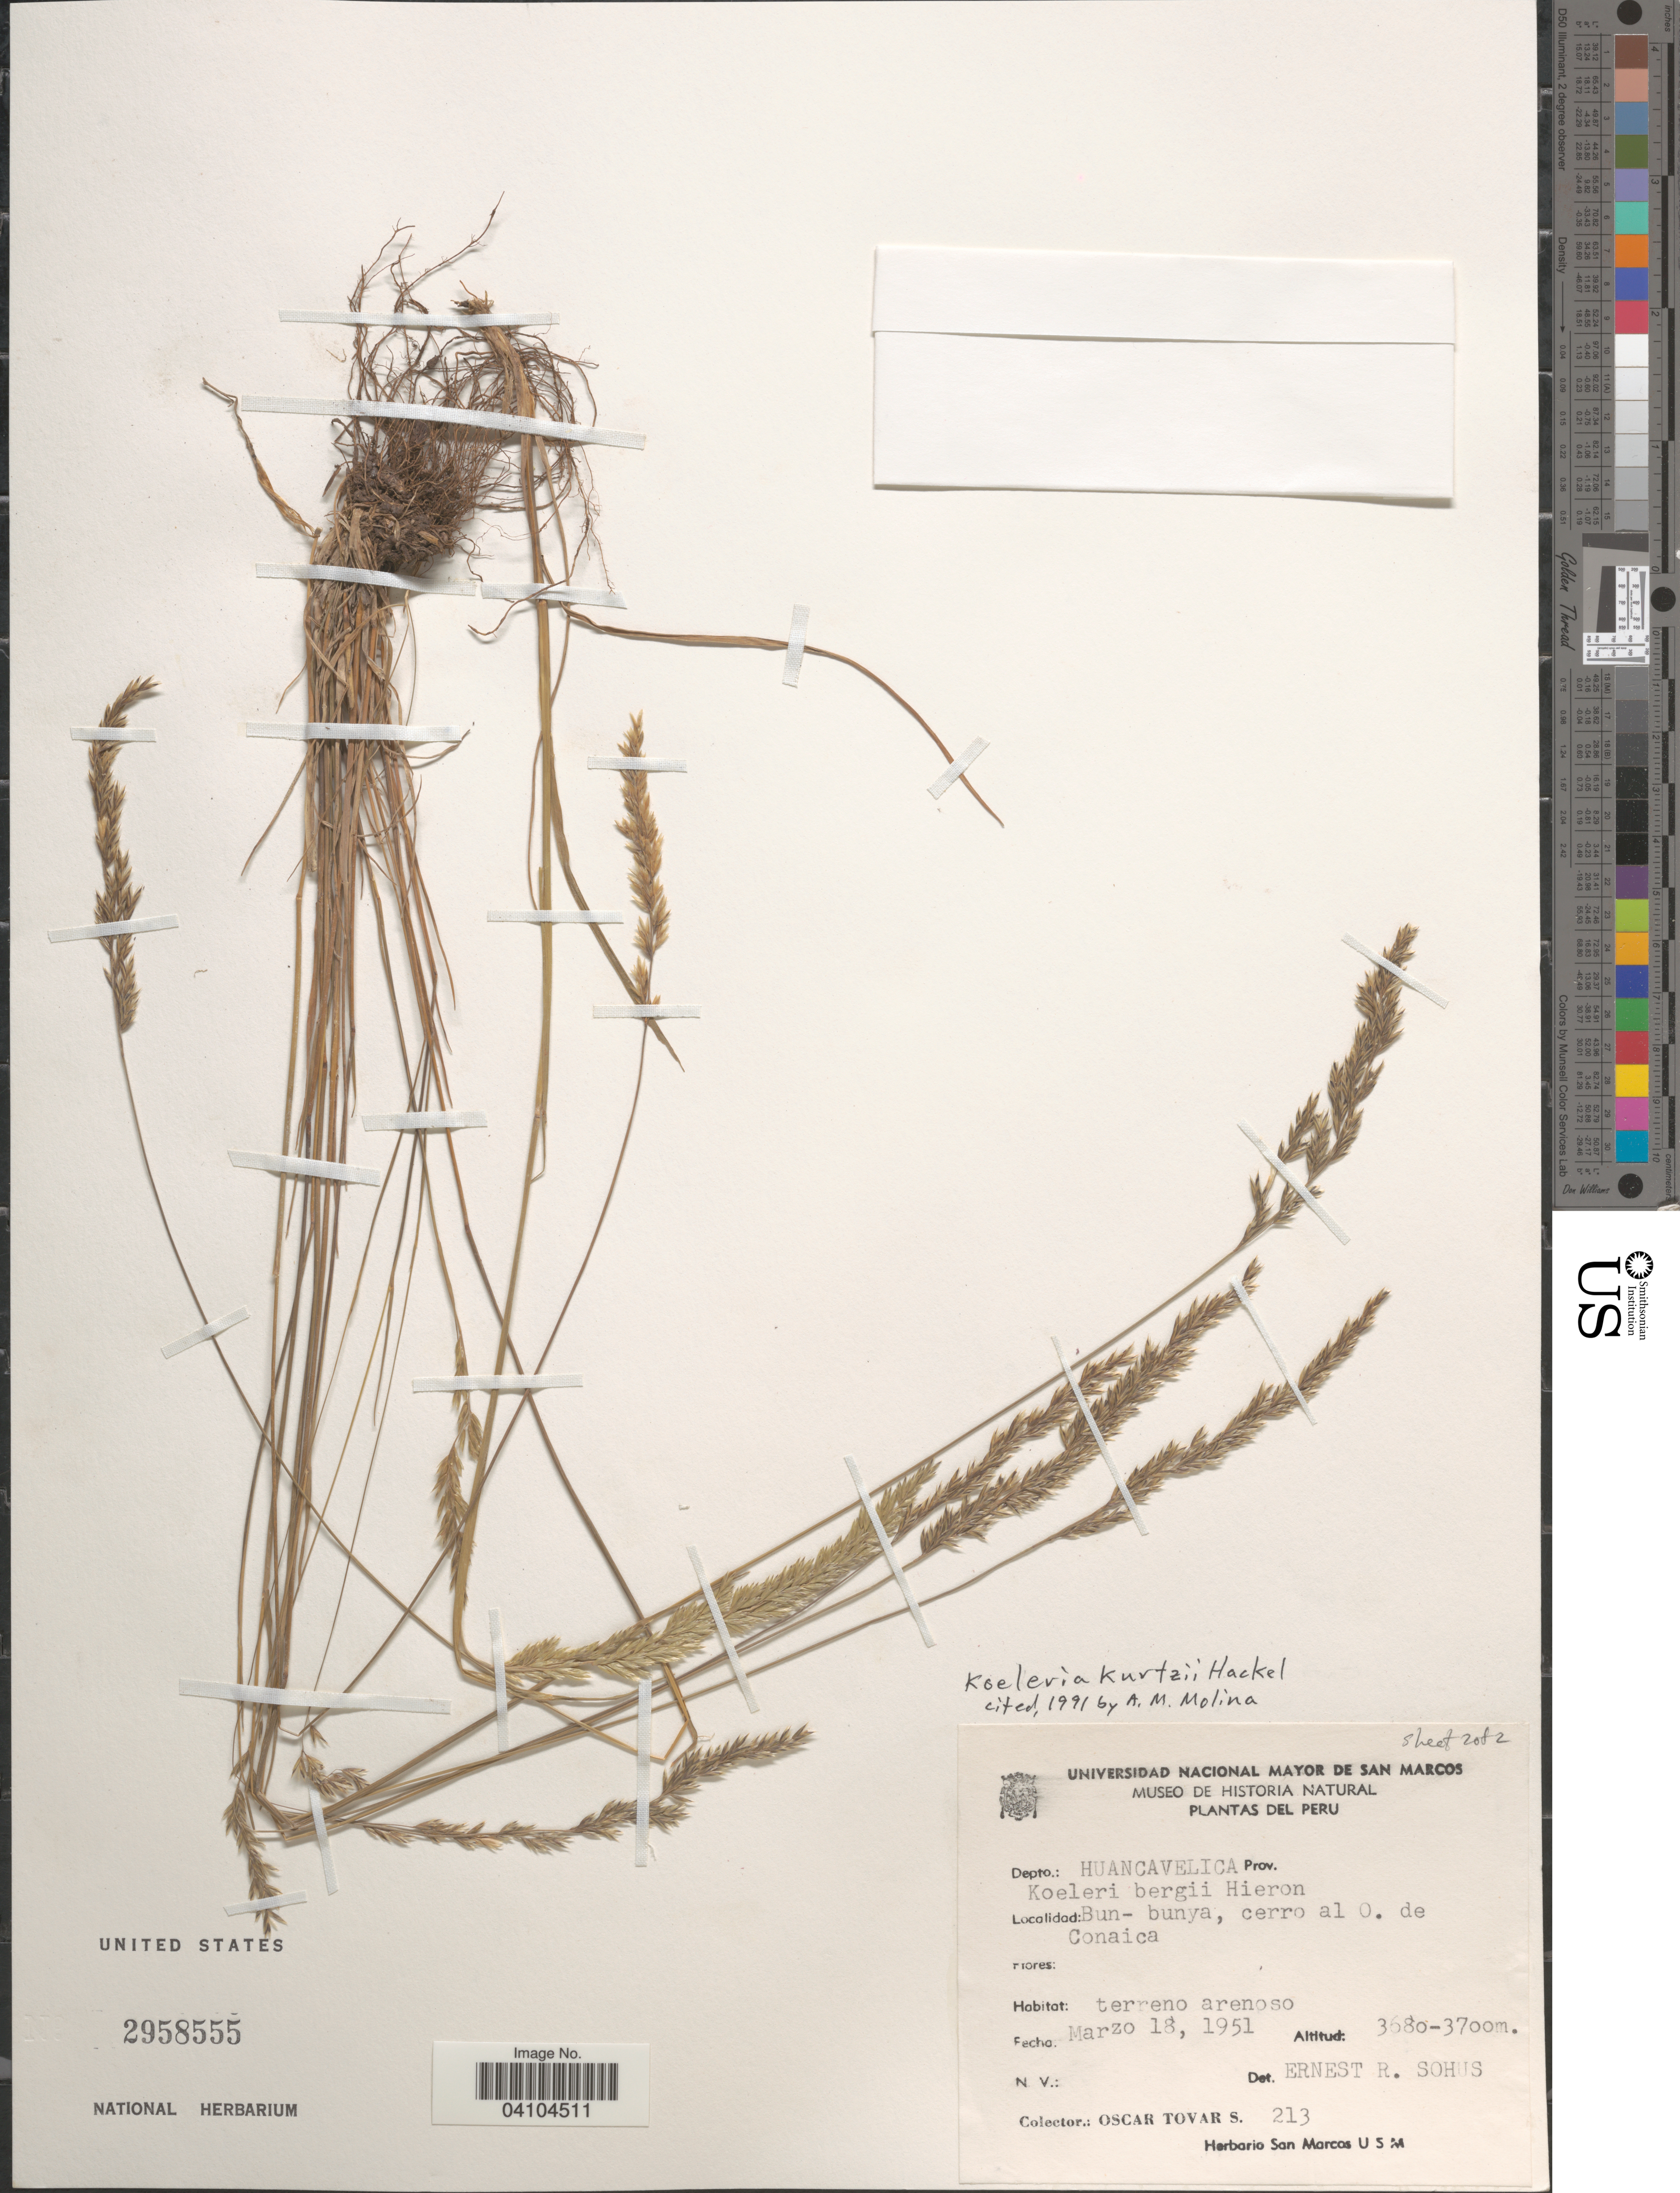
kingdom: Plantae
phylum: Tracheophyta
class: Liliopsida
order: Poales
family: Poaceae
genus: Koeleria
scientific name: Koeleria kurtzii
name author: Hack. ex Kurtz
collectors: Ó. Tovar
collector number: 213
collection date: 1951-03-18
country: Peru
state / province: Huancavelica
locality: Depto.: Huancavelica. Bun-bunya, cerro al O. de Conaica.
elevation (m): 3680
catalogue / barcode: US 2958555